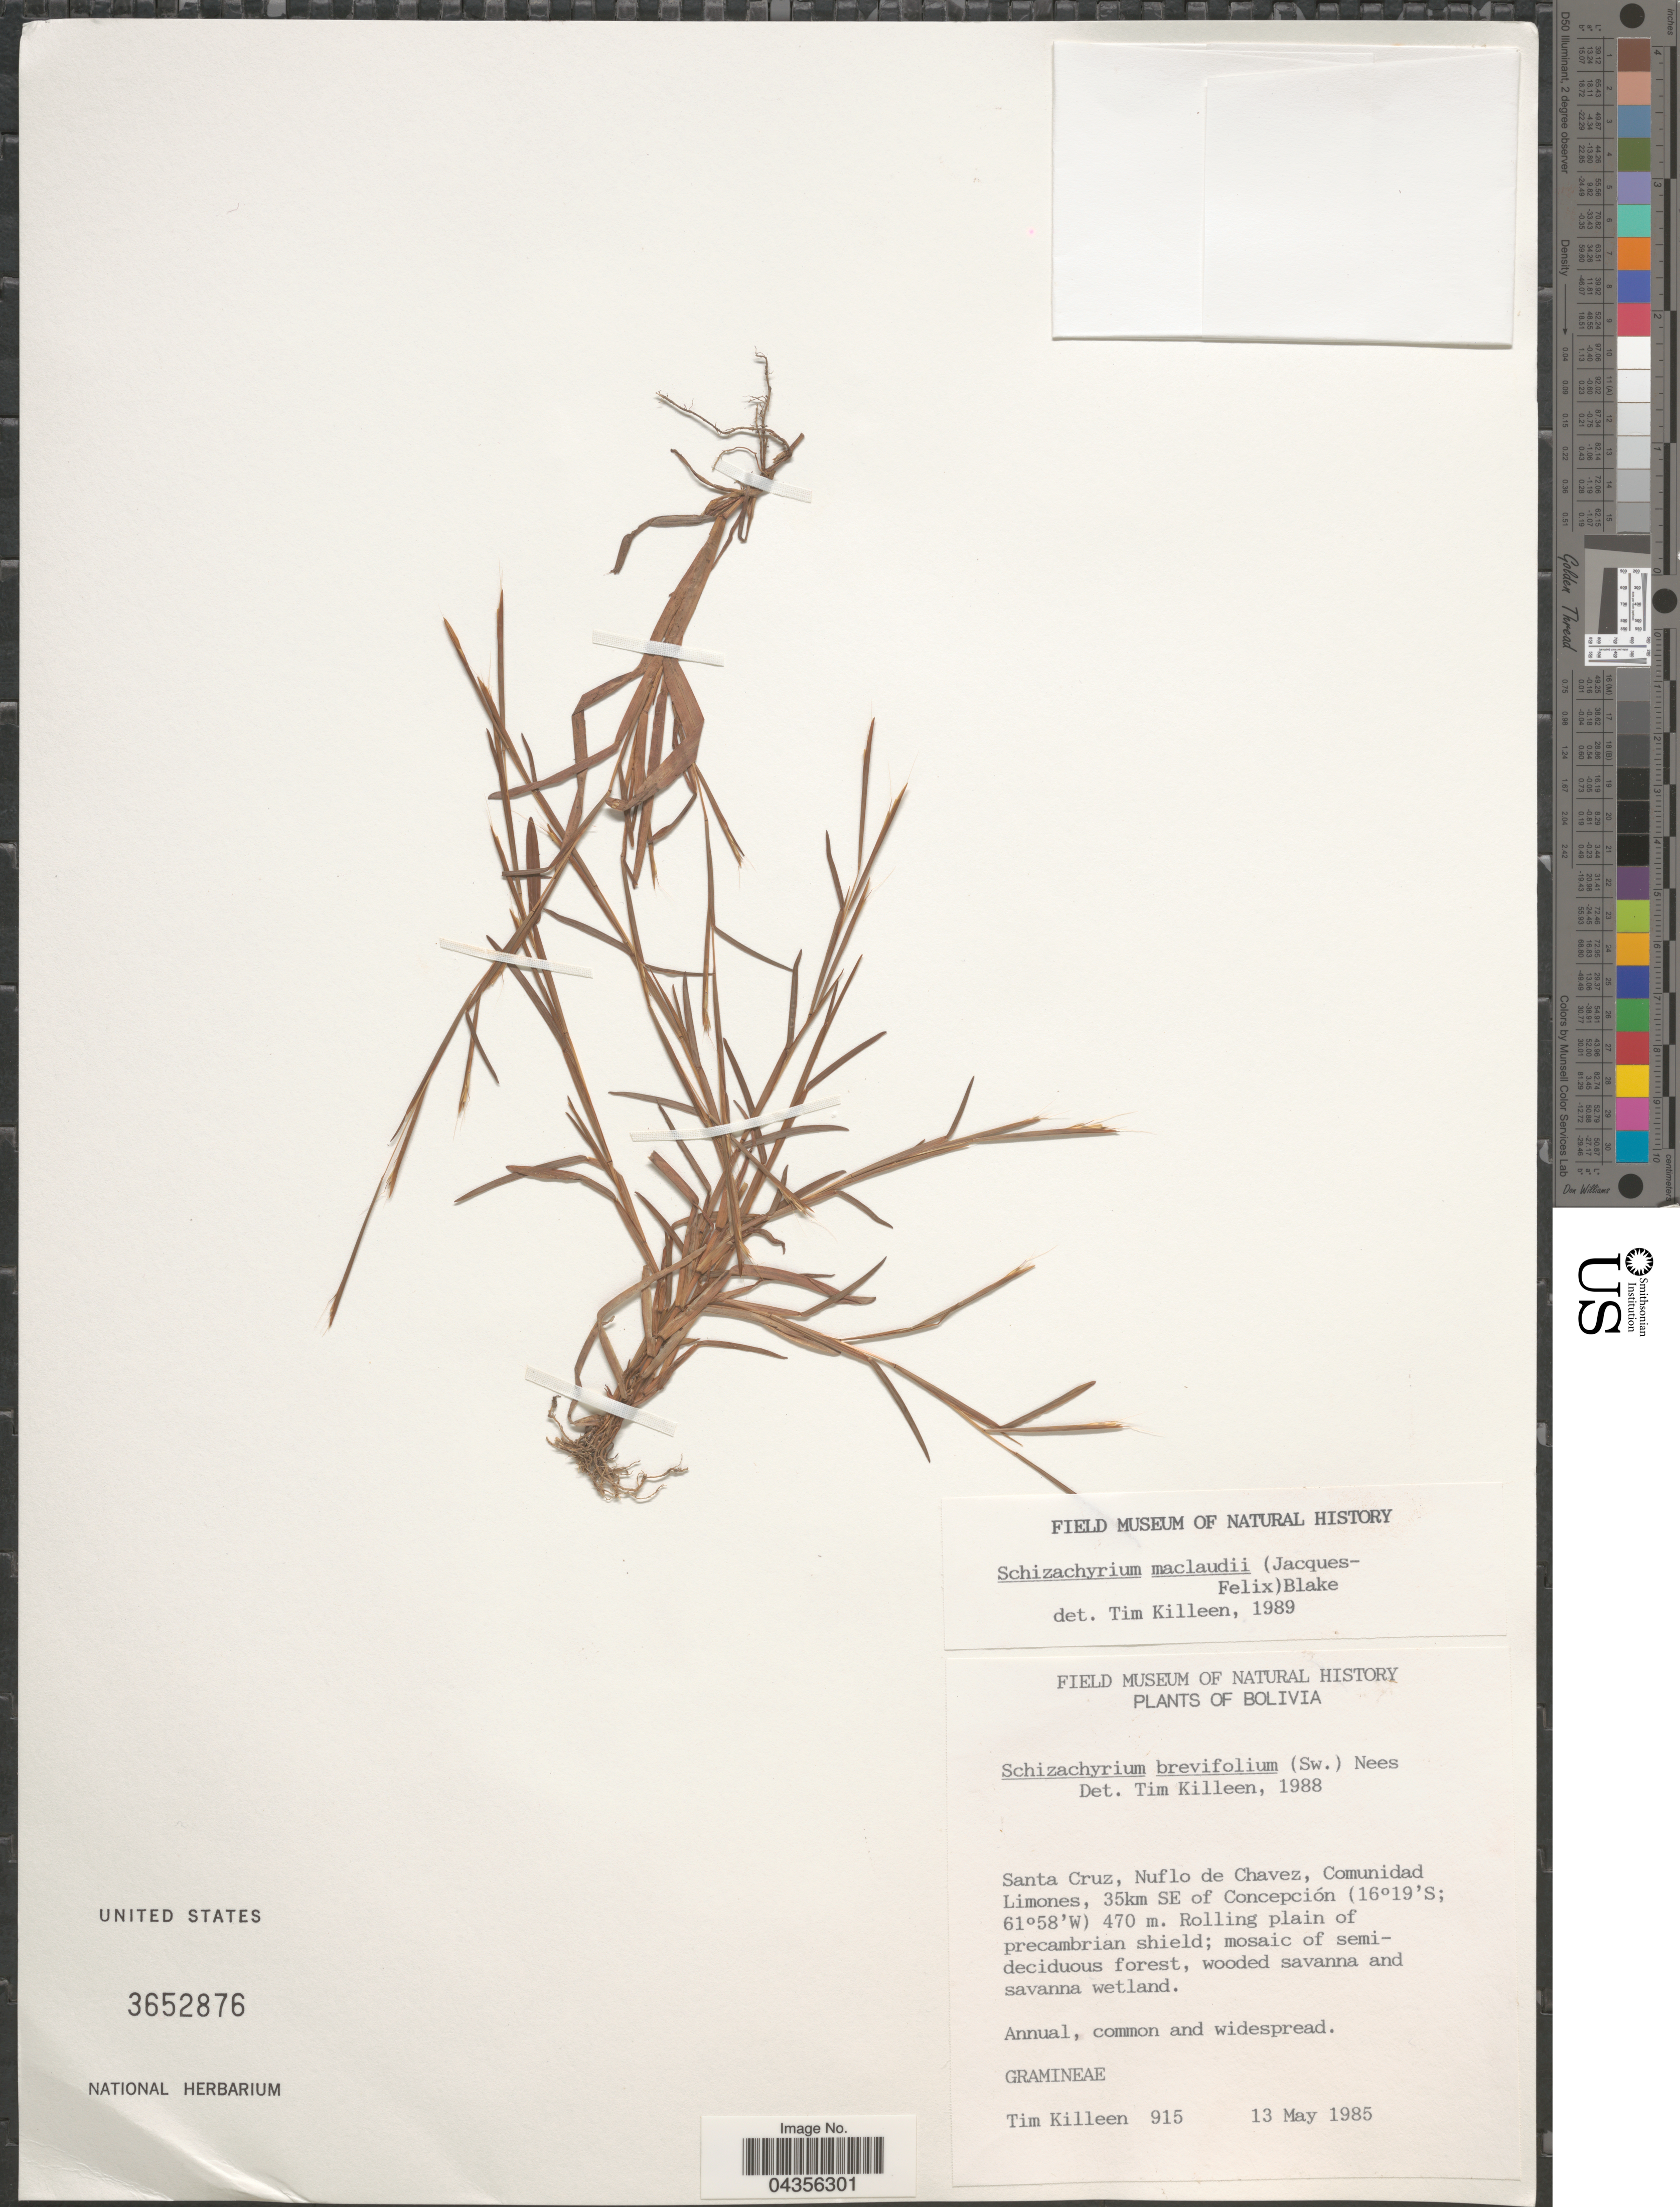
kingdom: Plantae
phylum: Tracheophyta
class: Liliopsida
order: Poales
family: Poaceae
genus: Schizachyrium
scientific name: Schizachyrium maclaudii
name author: S.T. Blake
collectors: T. J. Killeen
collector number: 915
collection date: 1985-05-13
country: Bolivia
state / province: Santa Cruz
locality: Nuflo de Chavez, Comunidad Limones, 35km SE of Concepción.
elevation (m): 470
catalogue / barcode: US 3652876